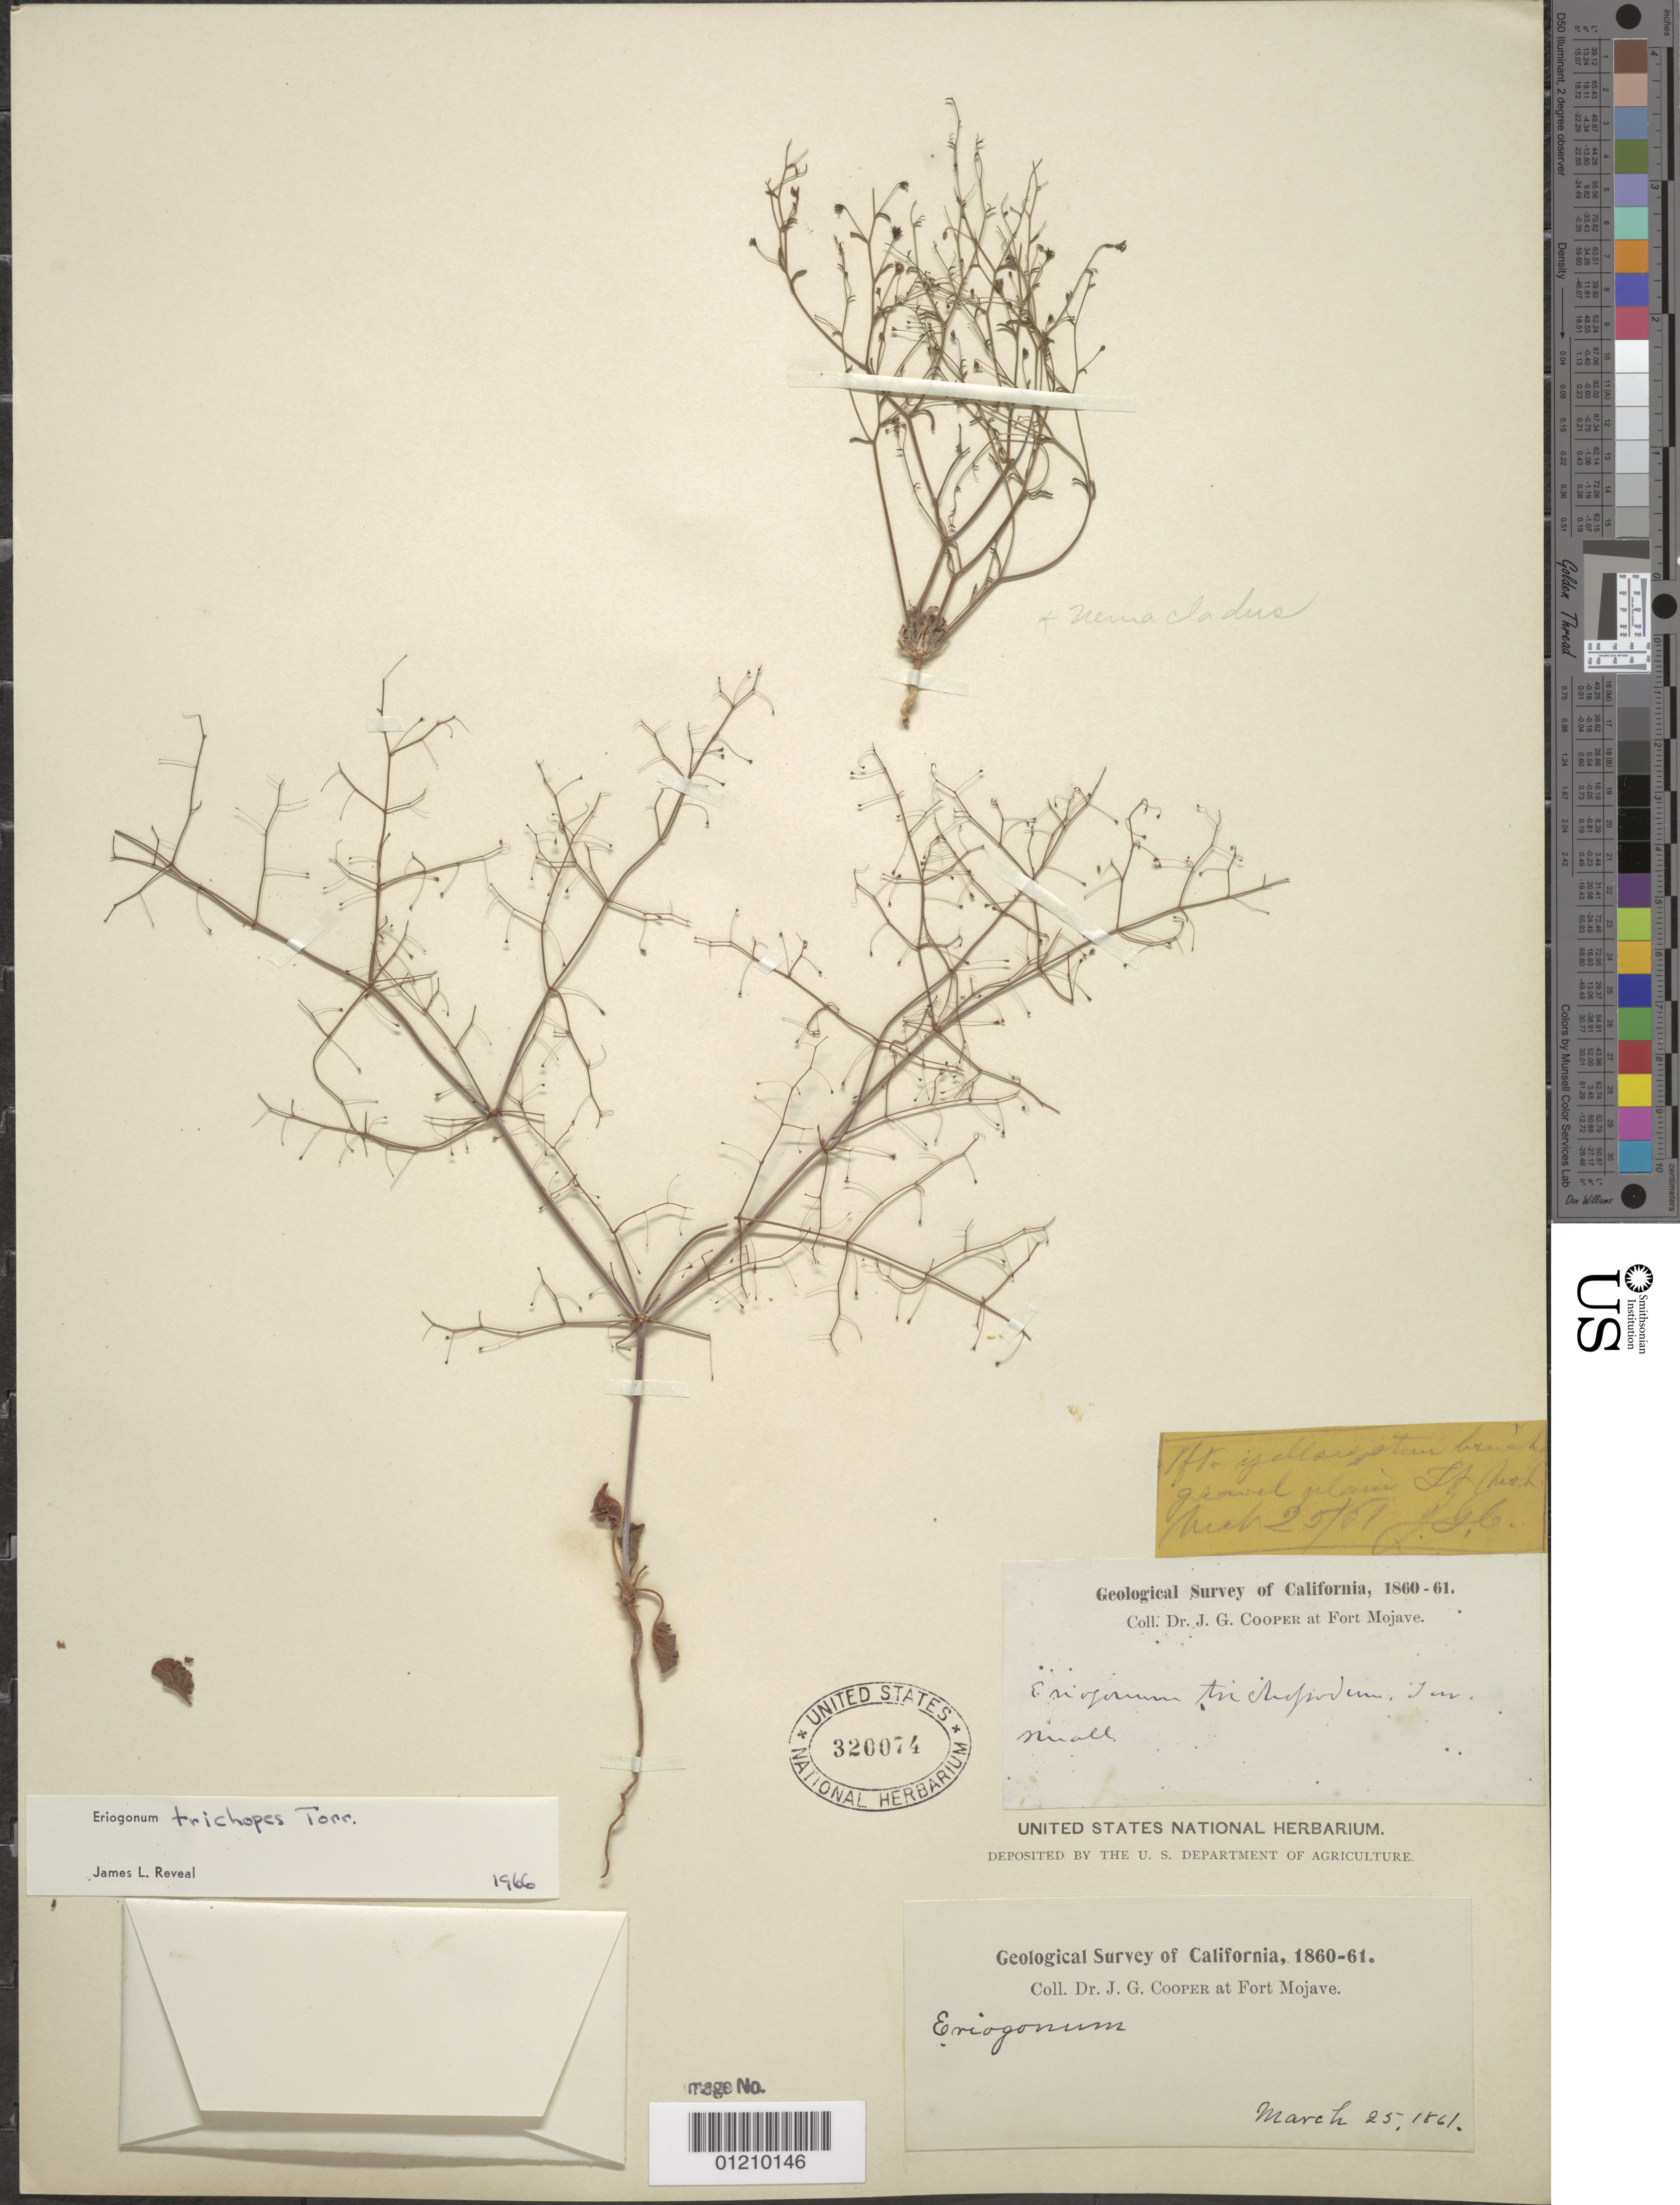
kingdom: Plantae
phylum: Tracheophyta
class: Magnoliopsida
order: Caryophyllales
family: Polygonaceae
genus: Eriogonum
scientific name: Eriogonum trichopes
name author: Torr.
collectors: J. G. Cooper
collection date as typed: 25 Mar 1861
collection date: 1861-03-25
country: United States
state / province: California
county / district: San Bernardino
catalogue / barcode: US 320074